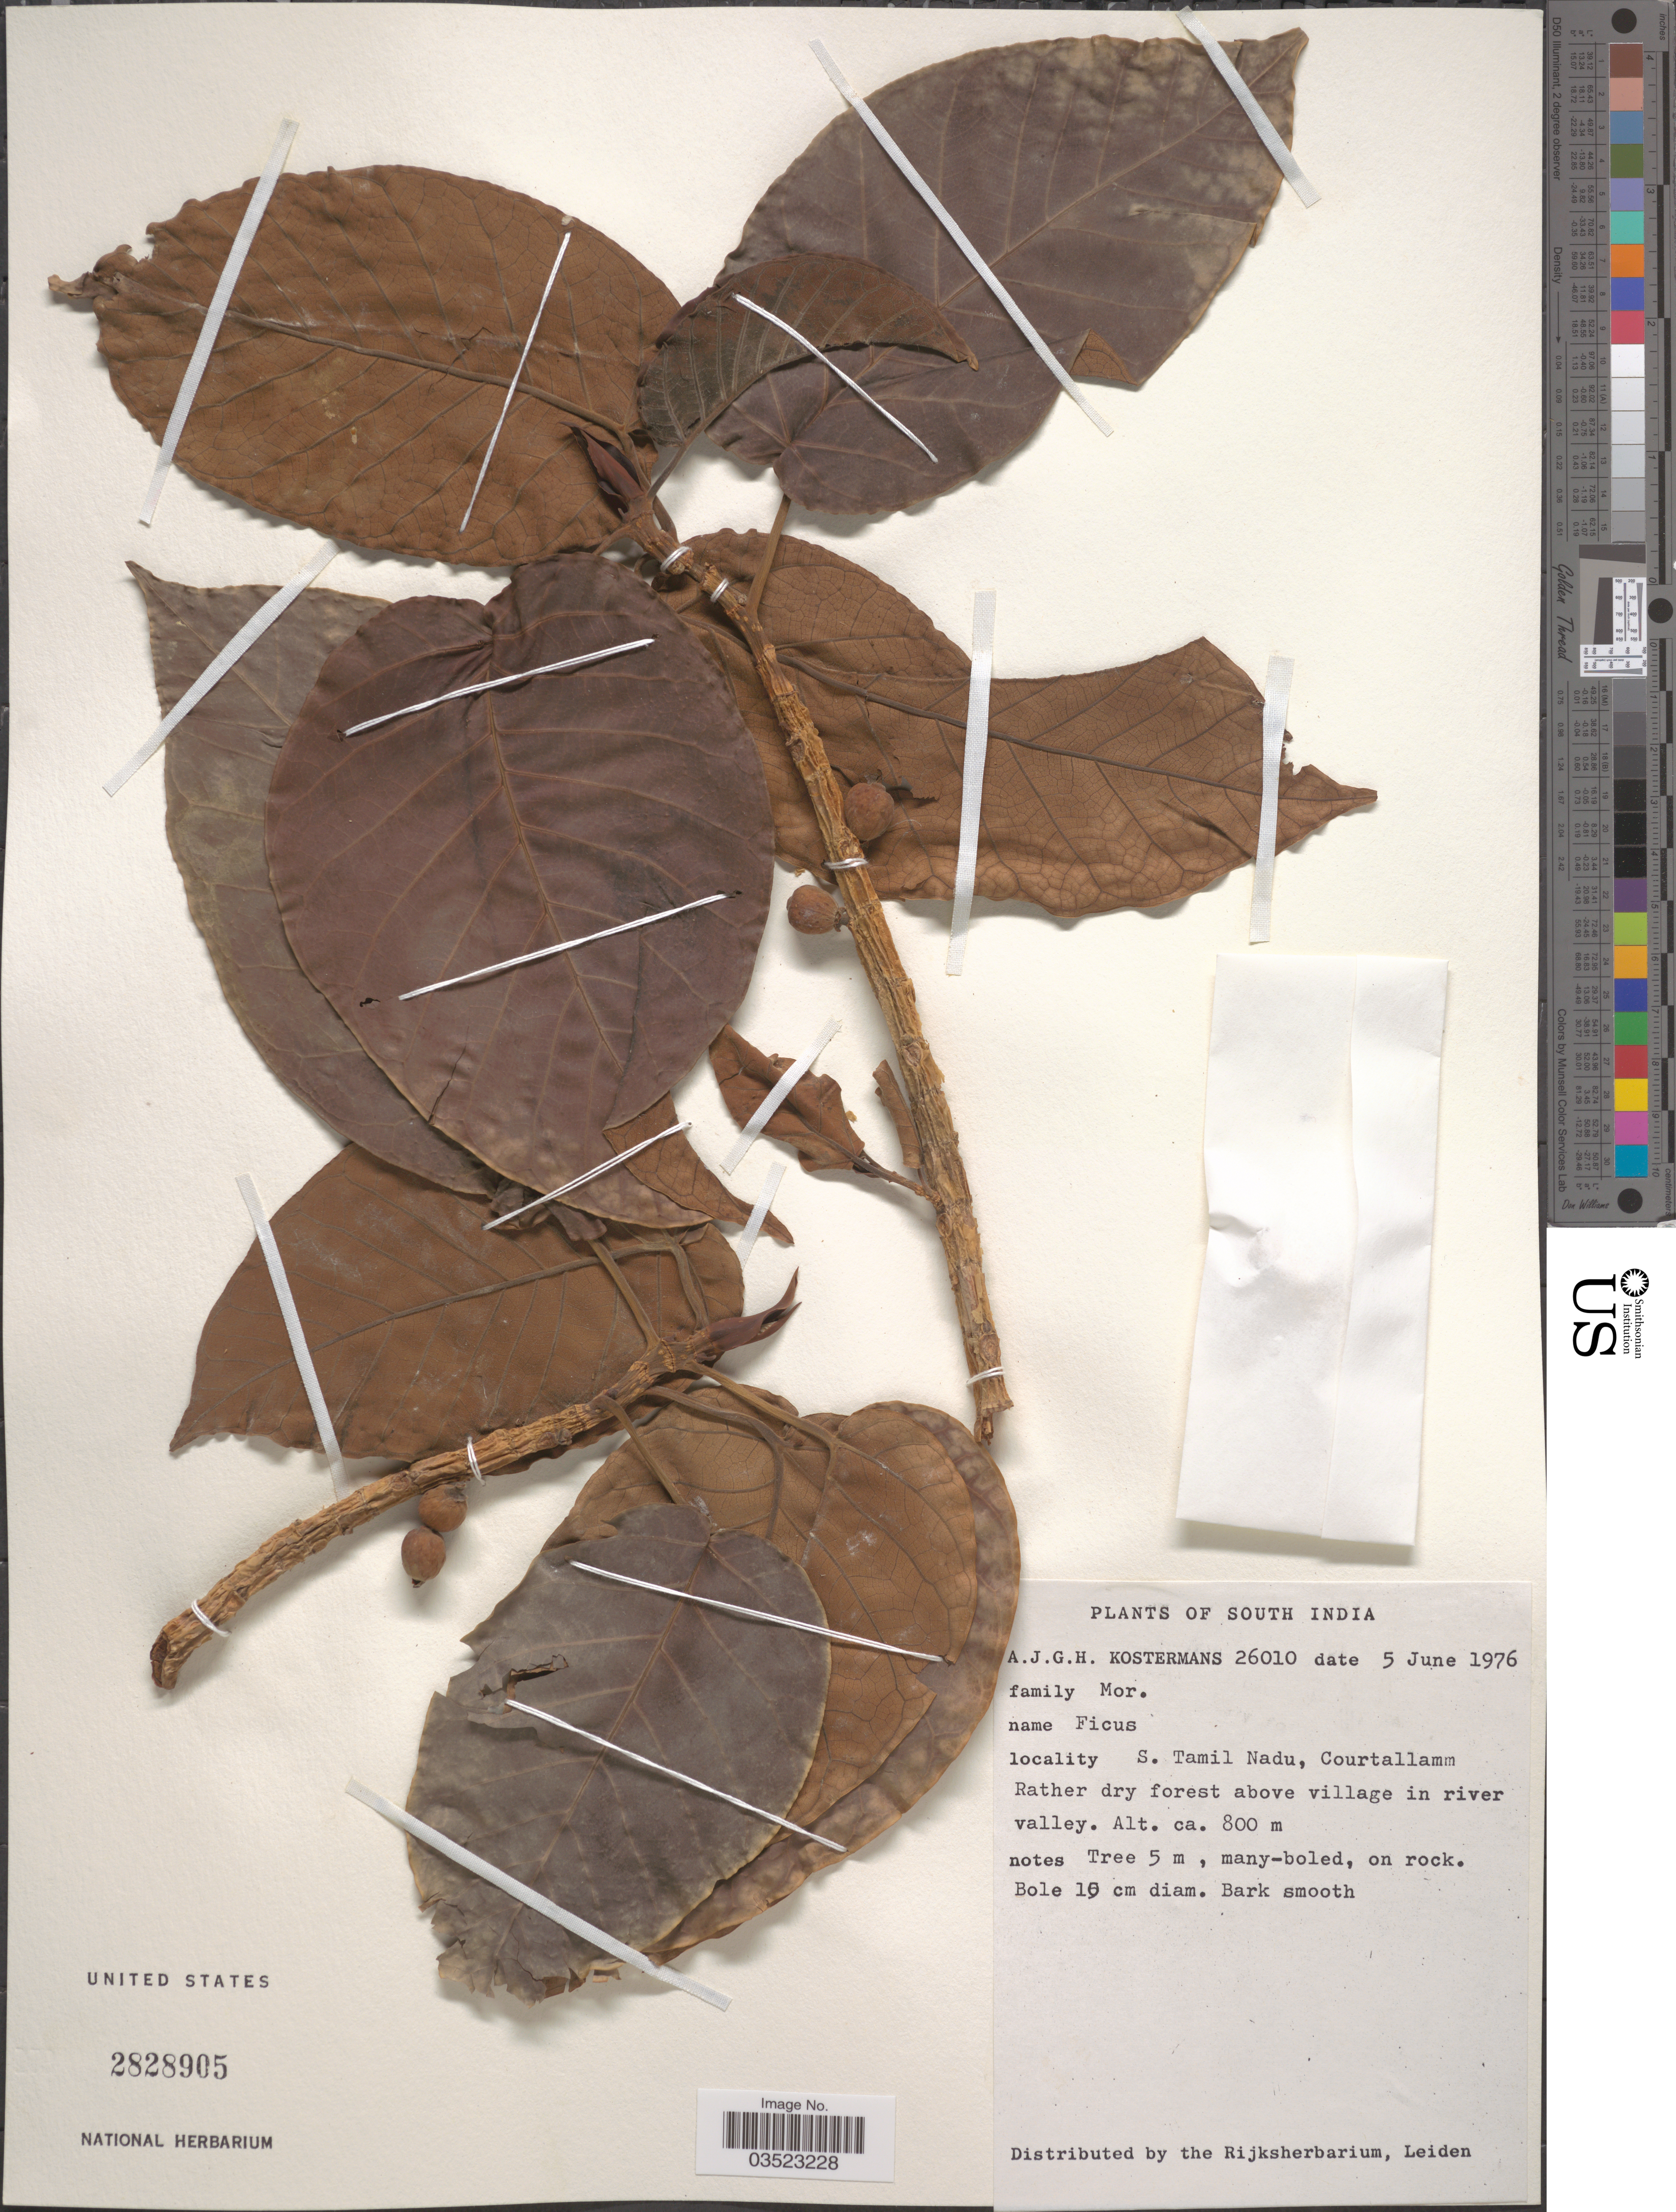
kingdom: Plantae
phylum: Tracheophyta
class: Magnoliopsida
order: Rosales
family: Moraceae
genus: Ficus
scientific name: Ficus sp.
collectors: A. J. G. Kostermans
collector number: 26010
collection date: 1976-06-05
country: India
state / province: Tamil Nadu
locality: South India. S. Tamil Nadu, Courtallam. Rather dry forest above village in river valley.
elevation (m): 800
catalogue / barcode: US 2828905